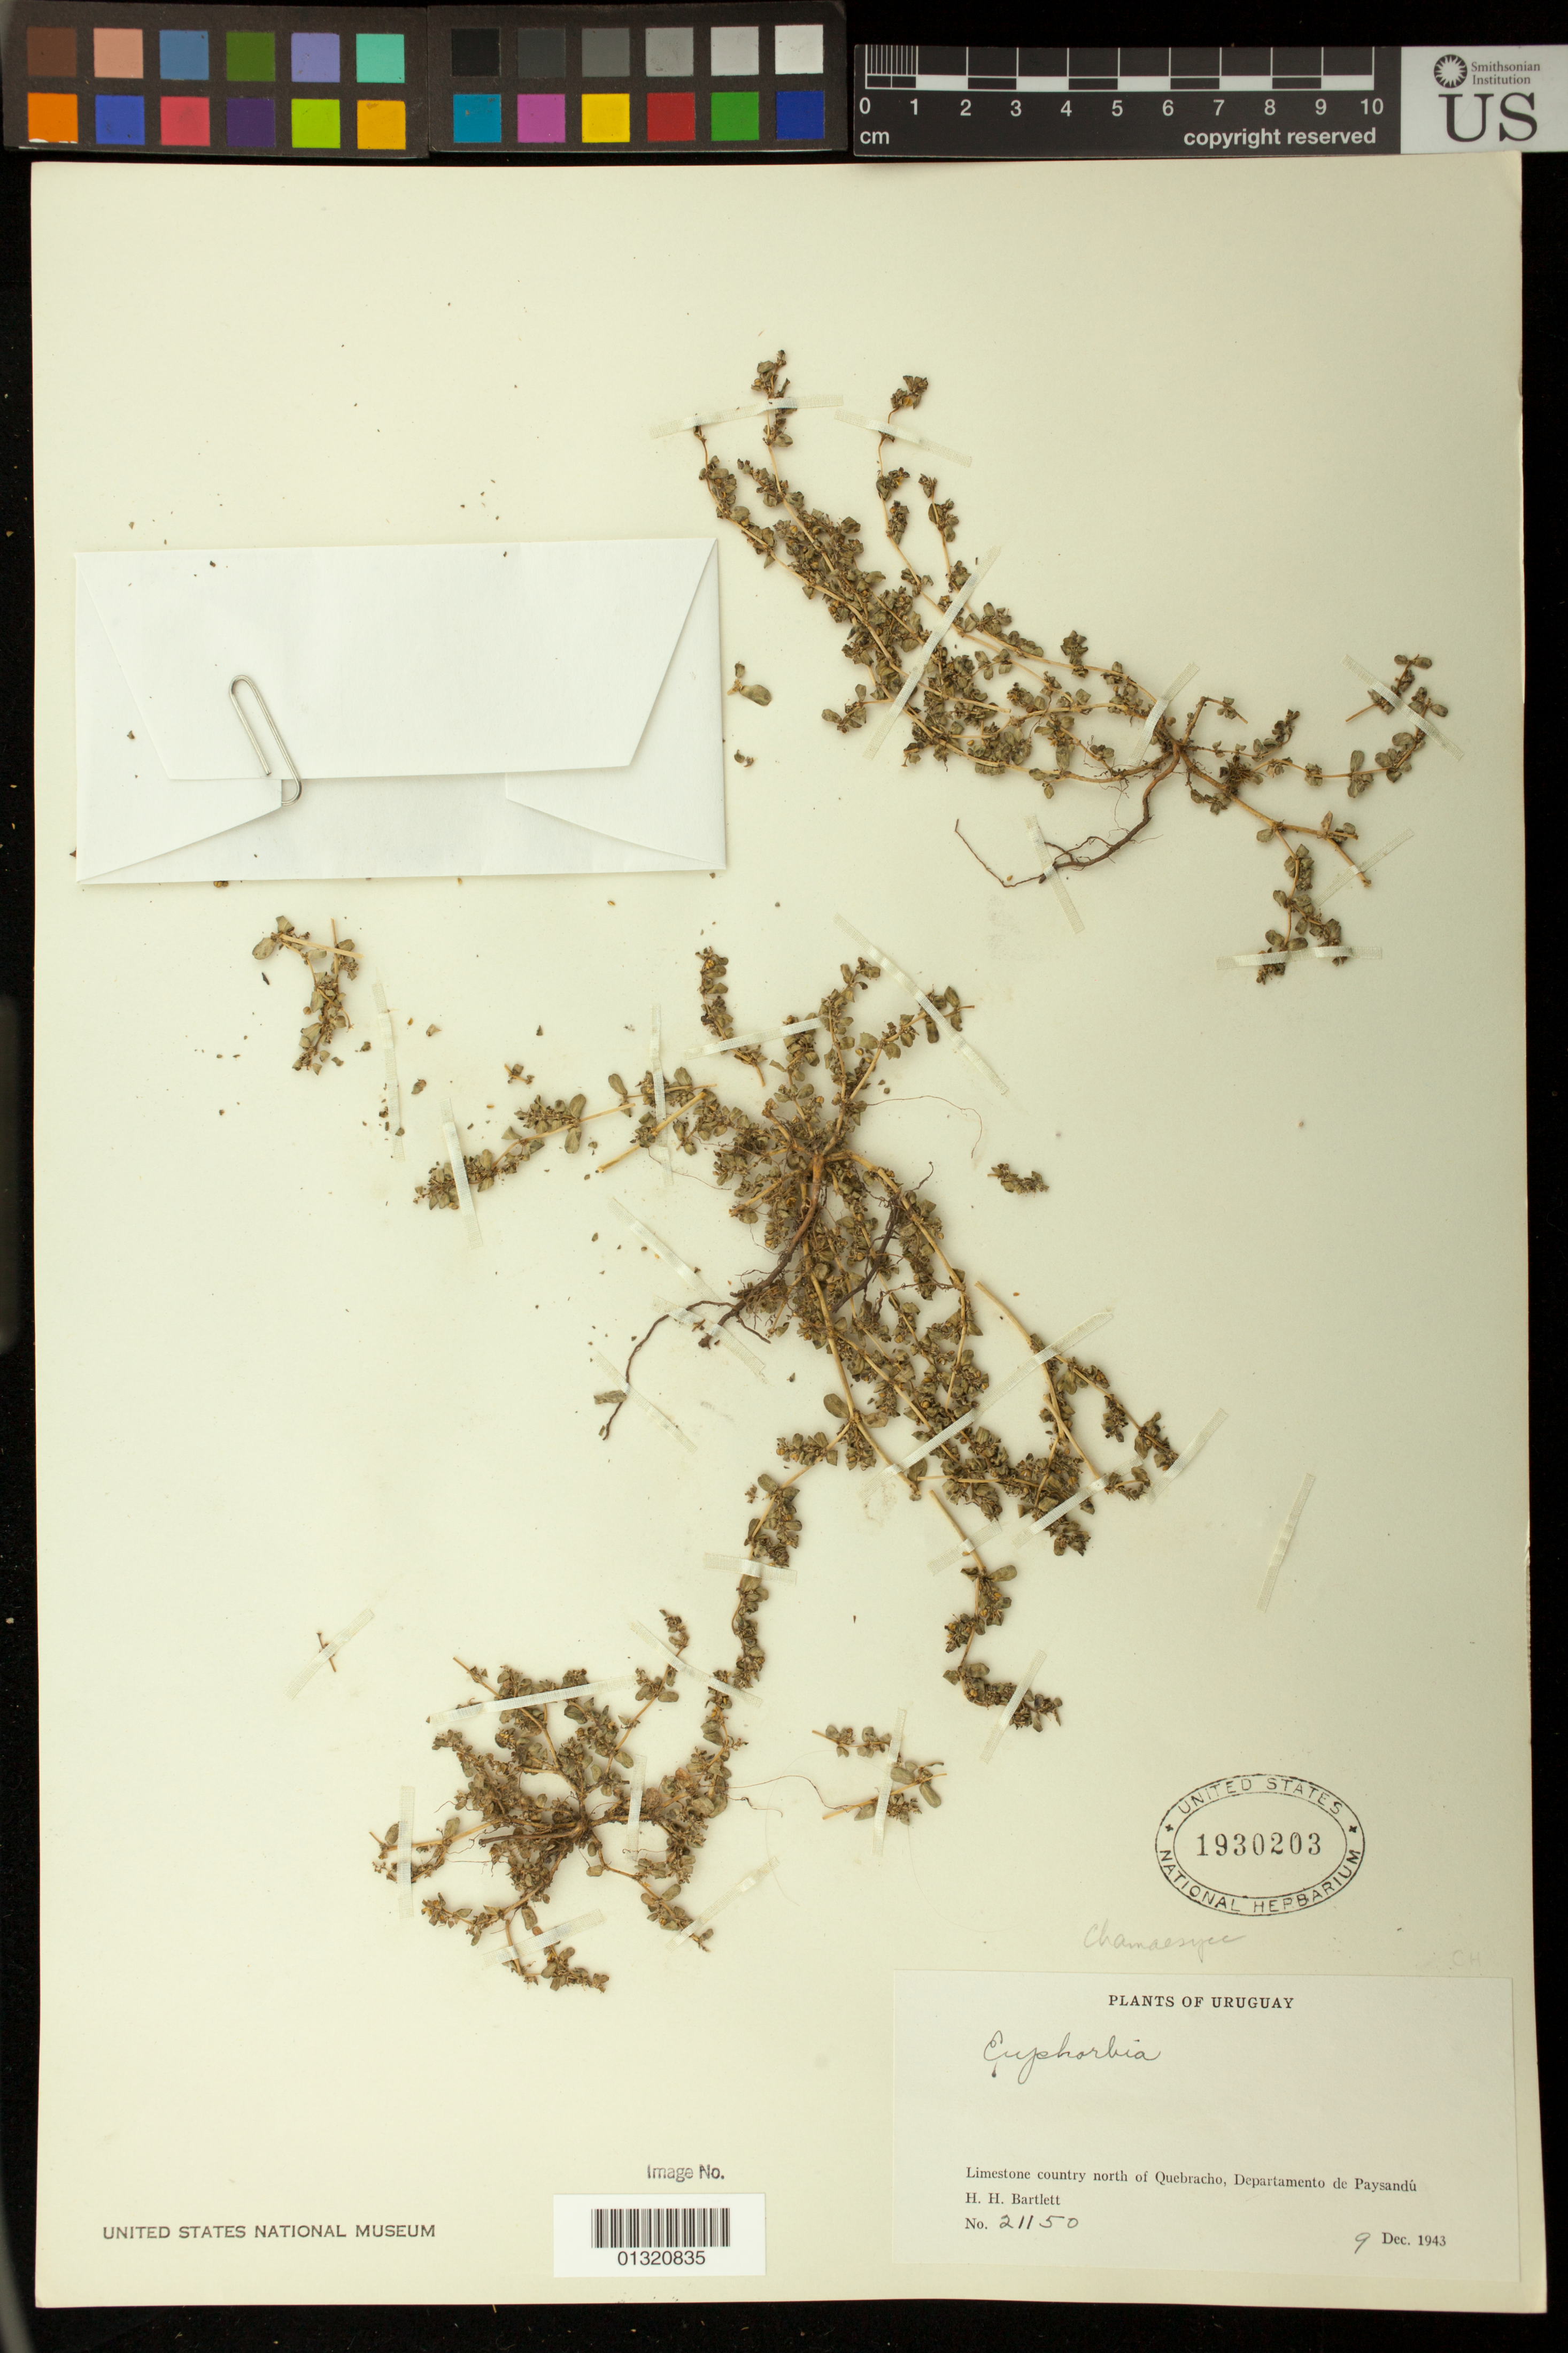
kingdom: Plantae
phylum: Tracheophyta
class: Magnoliopsida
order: Malpighiales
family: Euphorbiaceae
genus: Euphorbia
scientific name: Euphorbia sp.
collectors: H. H. Bartlett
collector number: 21150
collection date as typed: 9 Dec. 1943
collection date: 1943-12-09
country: Uruguay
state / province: Paysandú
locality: Limestone country north of Quebracho,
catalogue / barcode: US 1930203